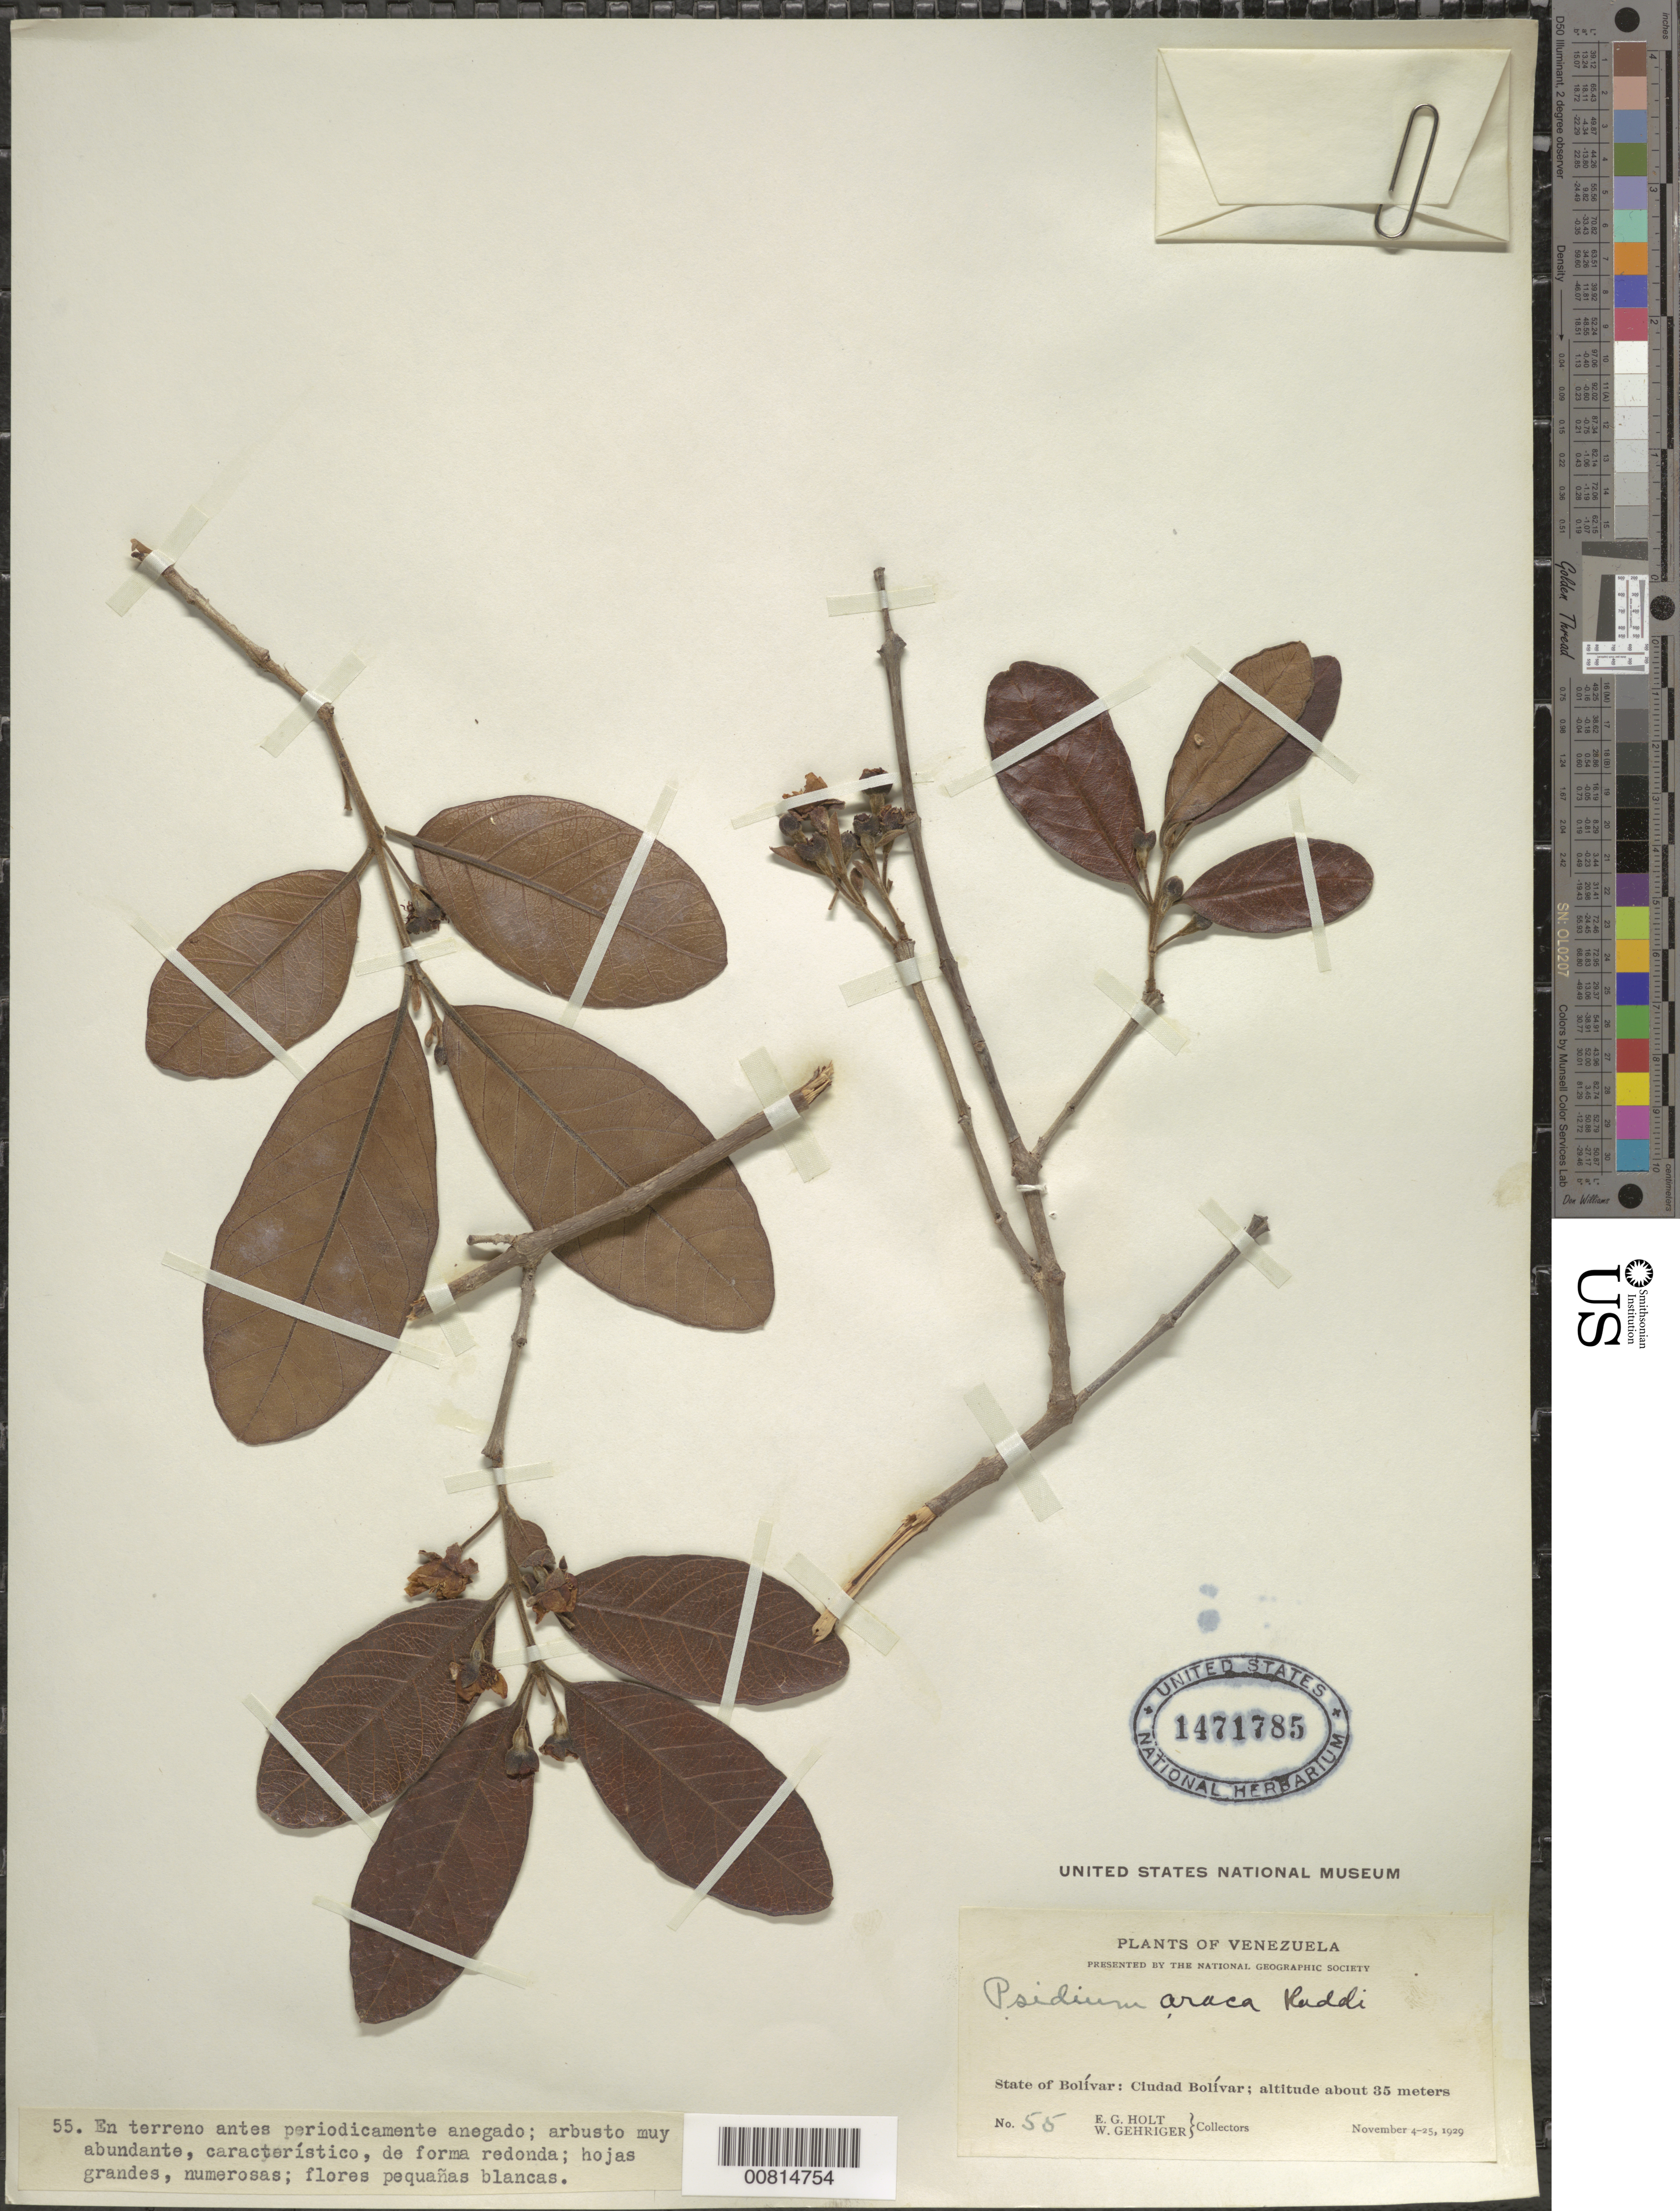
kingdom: Plantae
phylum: Tracheophyta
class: Magnoliopsida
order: Myrtales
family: Myrtaceae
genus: Psidium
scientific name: Psidium guineense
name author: Sw.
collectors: E. Holt & W. Gehriger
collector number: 55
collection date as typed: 4-Nov-29 to 25-Nov-29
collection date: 1929-11-04/1929-11-25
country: Venezuela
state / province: Bolívar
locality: Ciudad Bolívar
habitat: Terrano antes periodicamente anegado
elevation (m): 35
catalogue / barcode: US 1471785